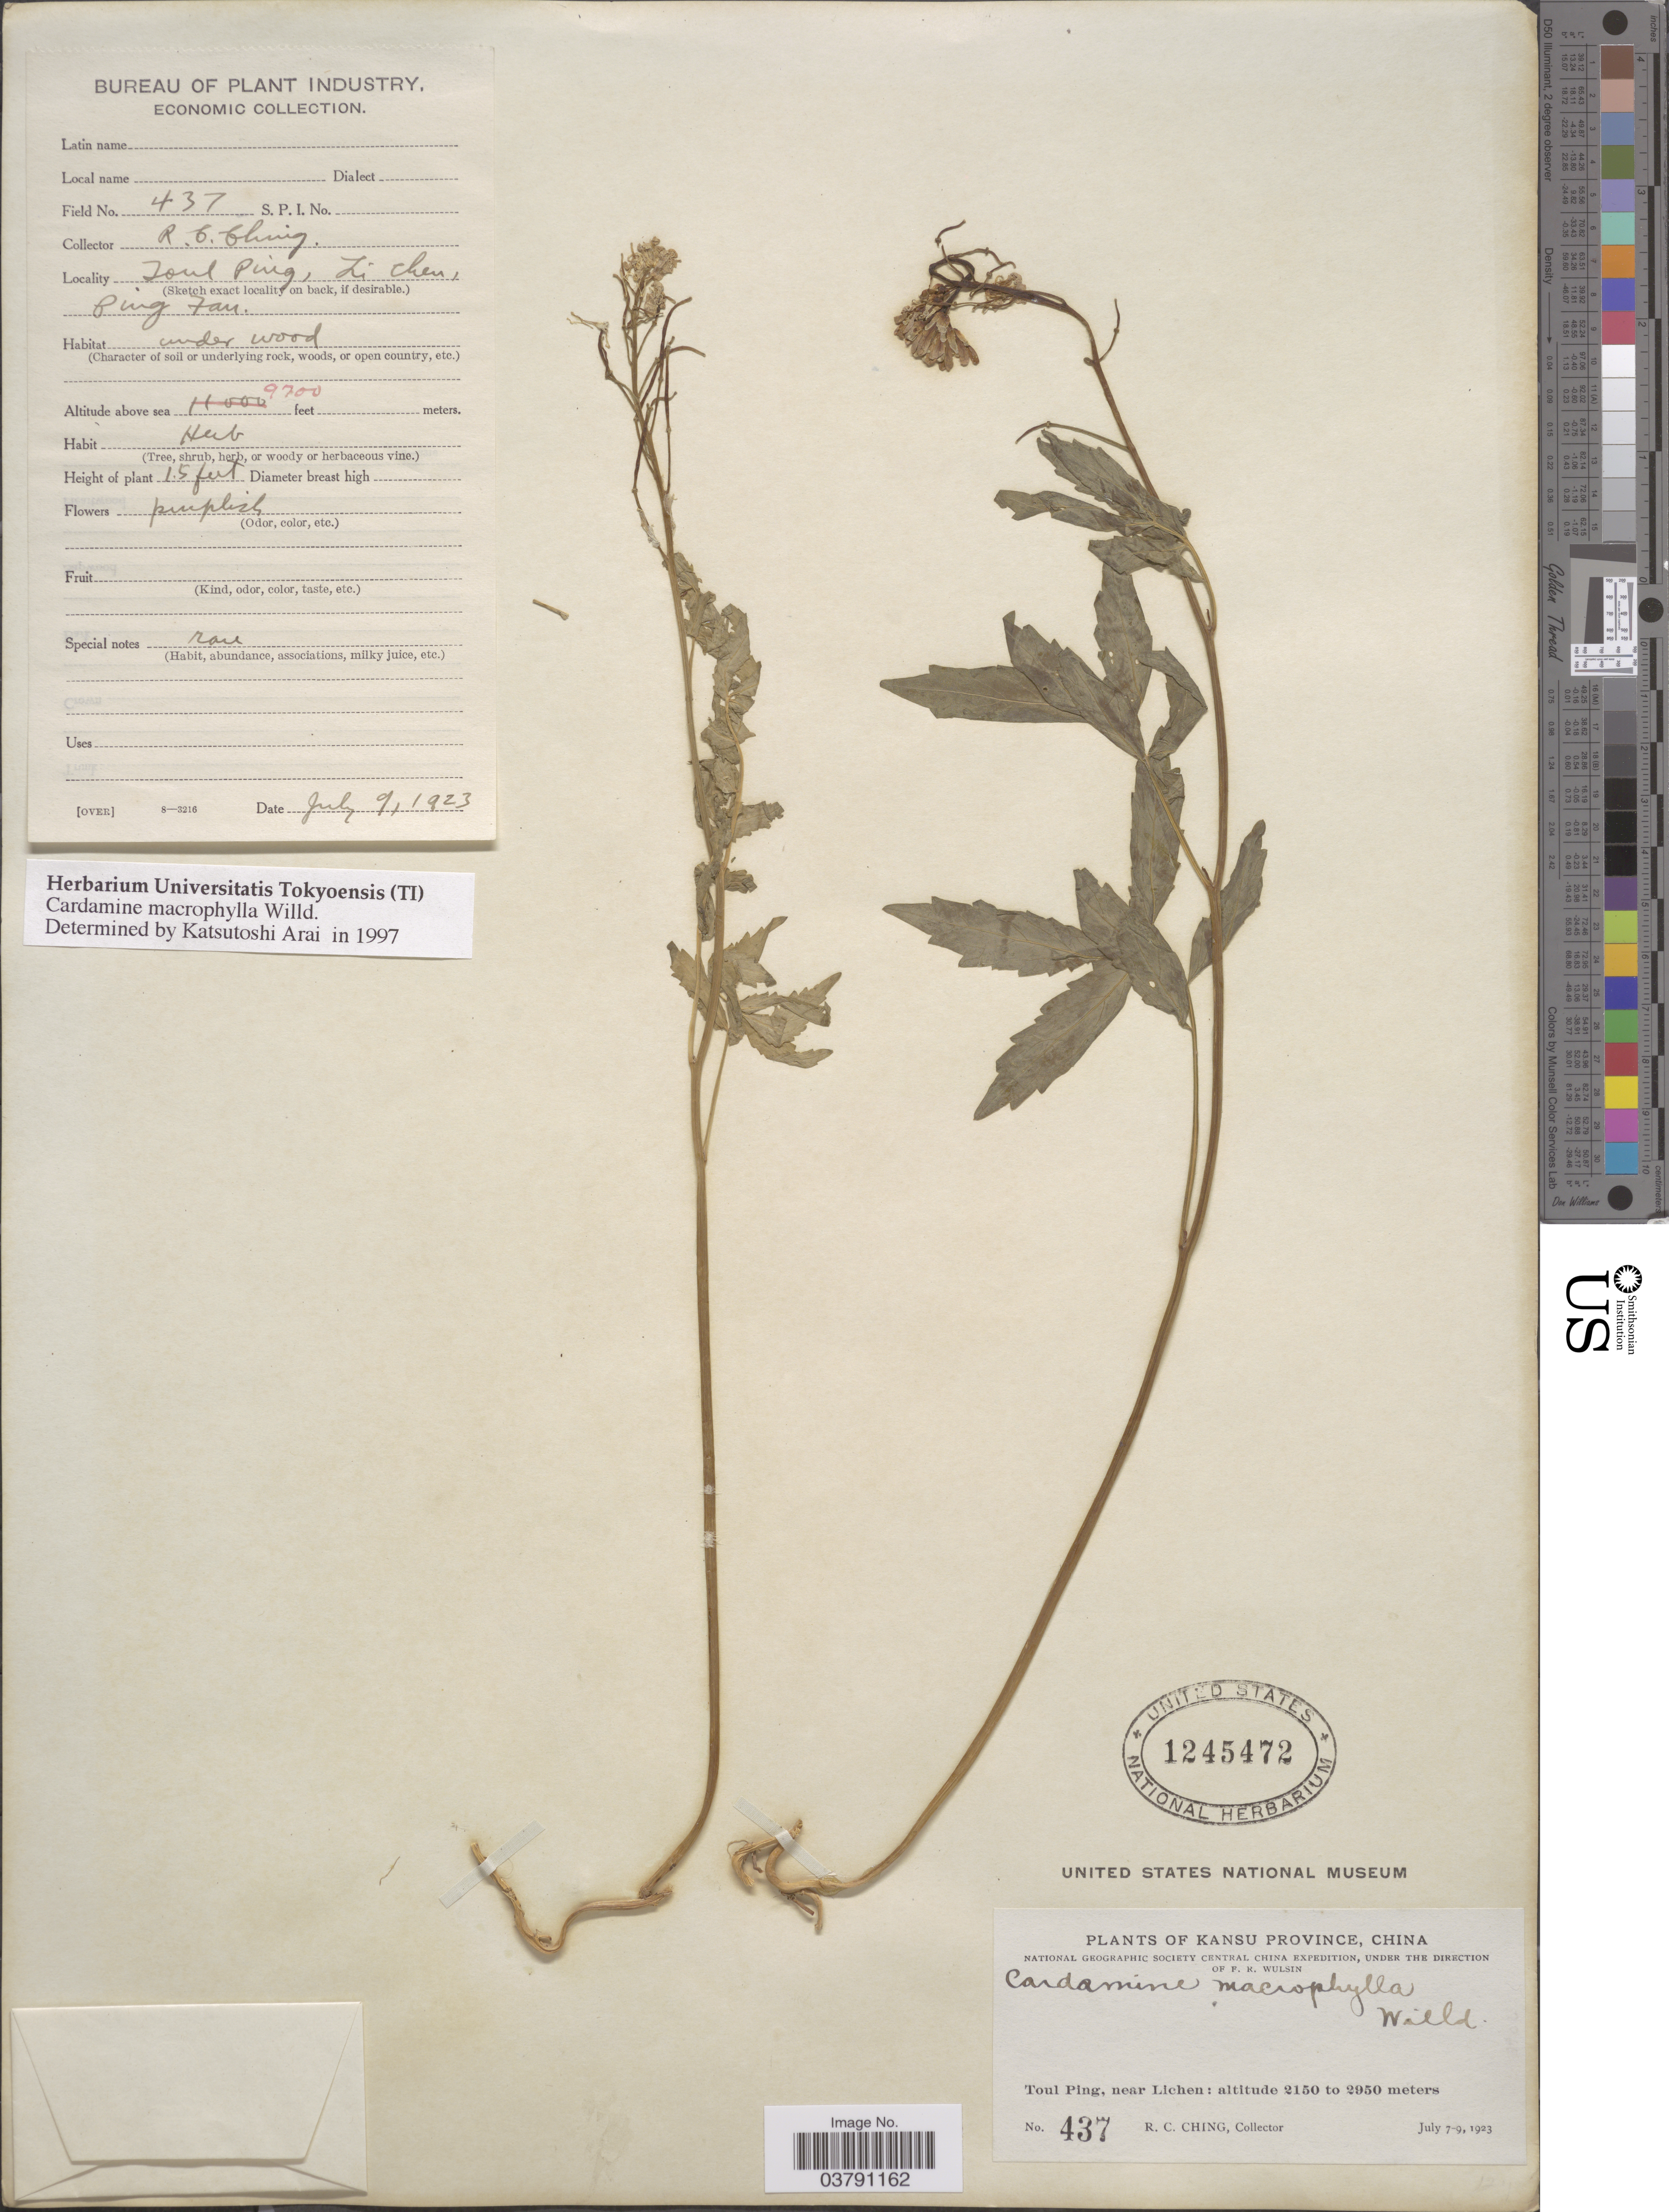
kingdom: Plantae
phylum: Tracheophyta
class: Magnoliopsida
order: Brassicales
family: Brassicaceae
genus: Cardamine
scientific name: Cardamine macrophylla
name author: Willd.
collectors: R. C. Ching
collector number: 437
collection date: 1923-07-09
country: China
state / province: Gansu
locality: Kansu Province. Toul Ping, near Lichen. Ping Fan.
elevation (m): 2957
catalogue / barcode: US 1245472